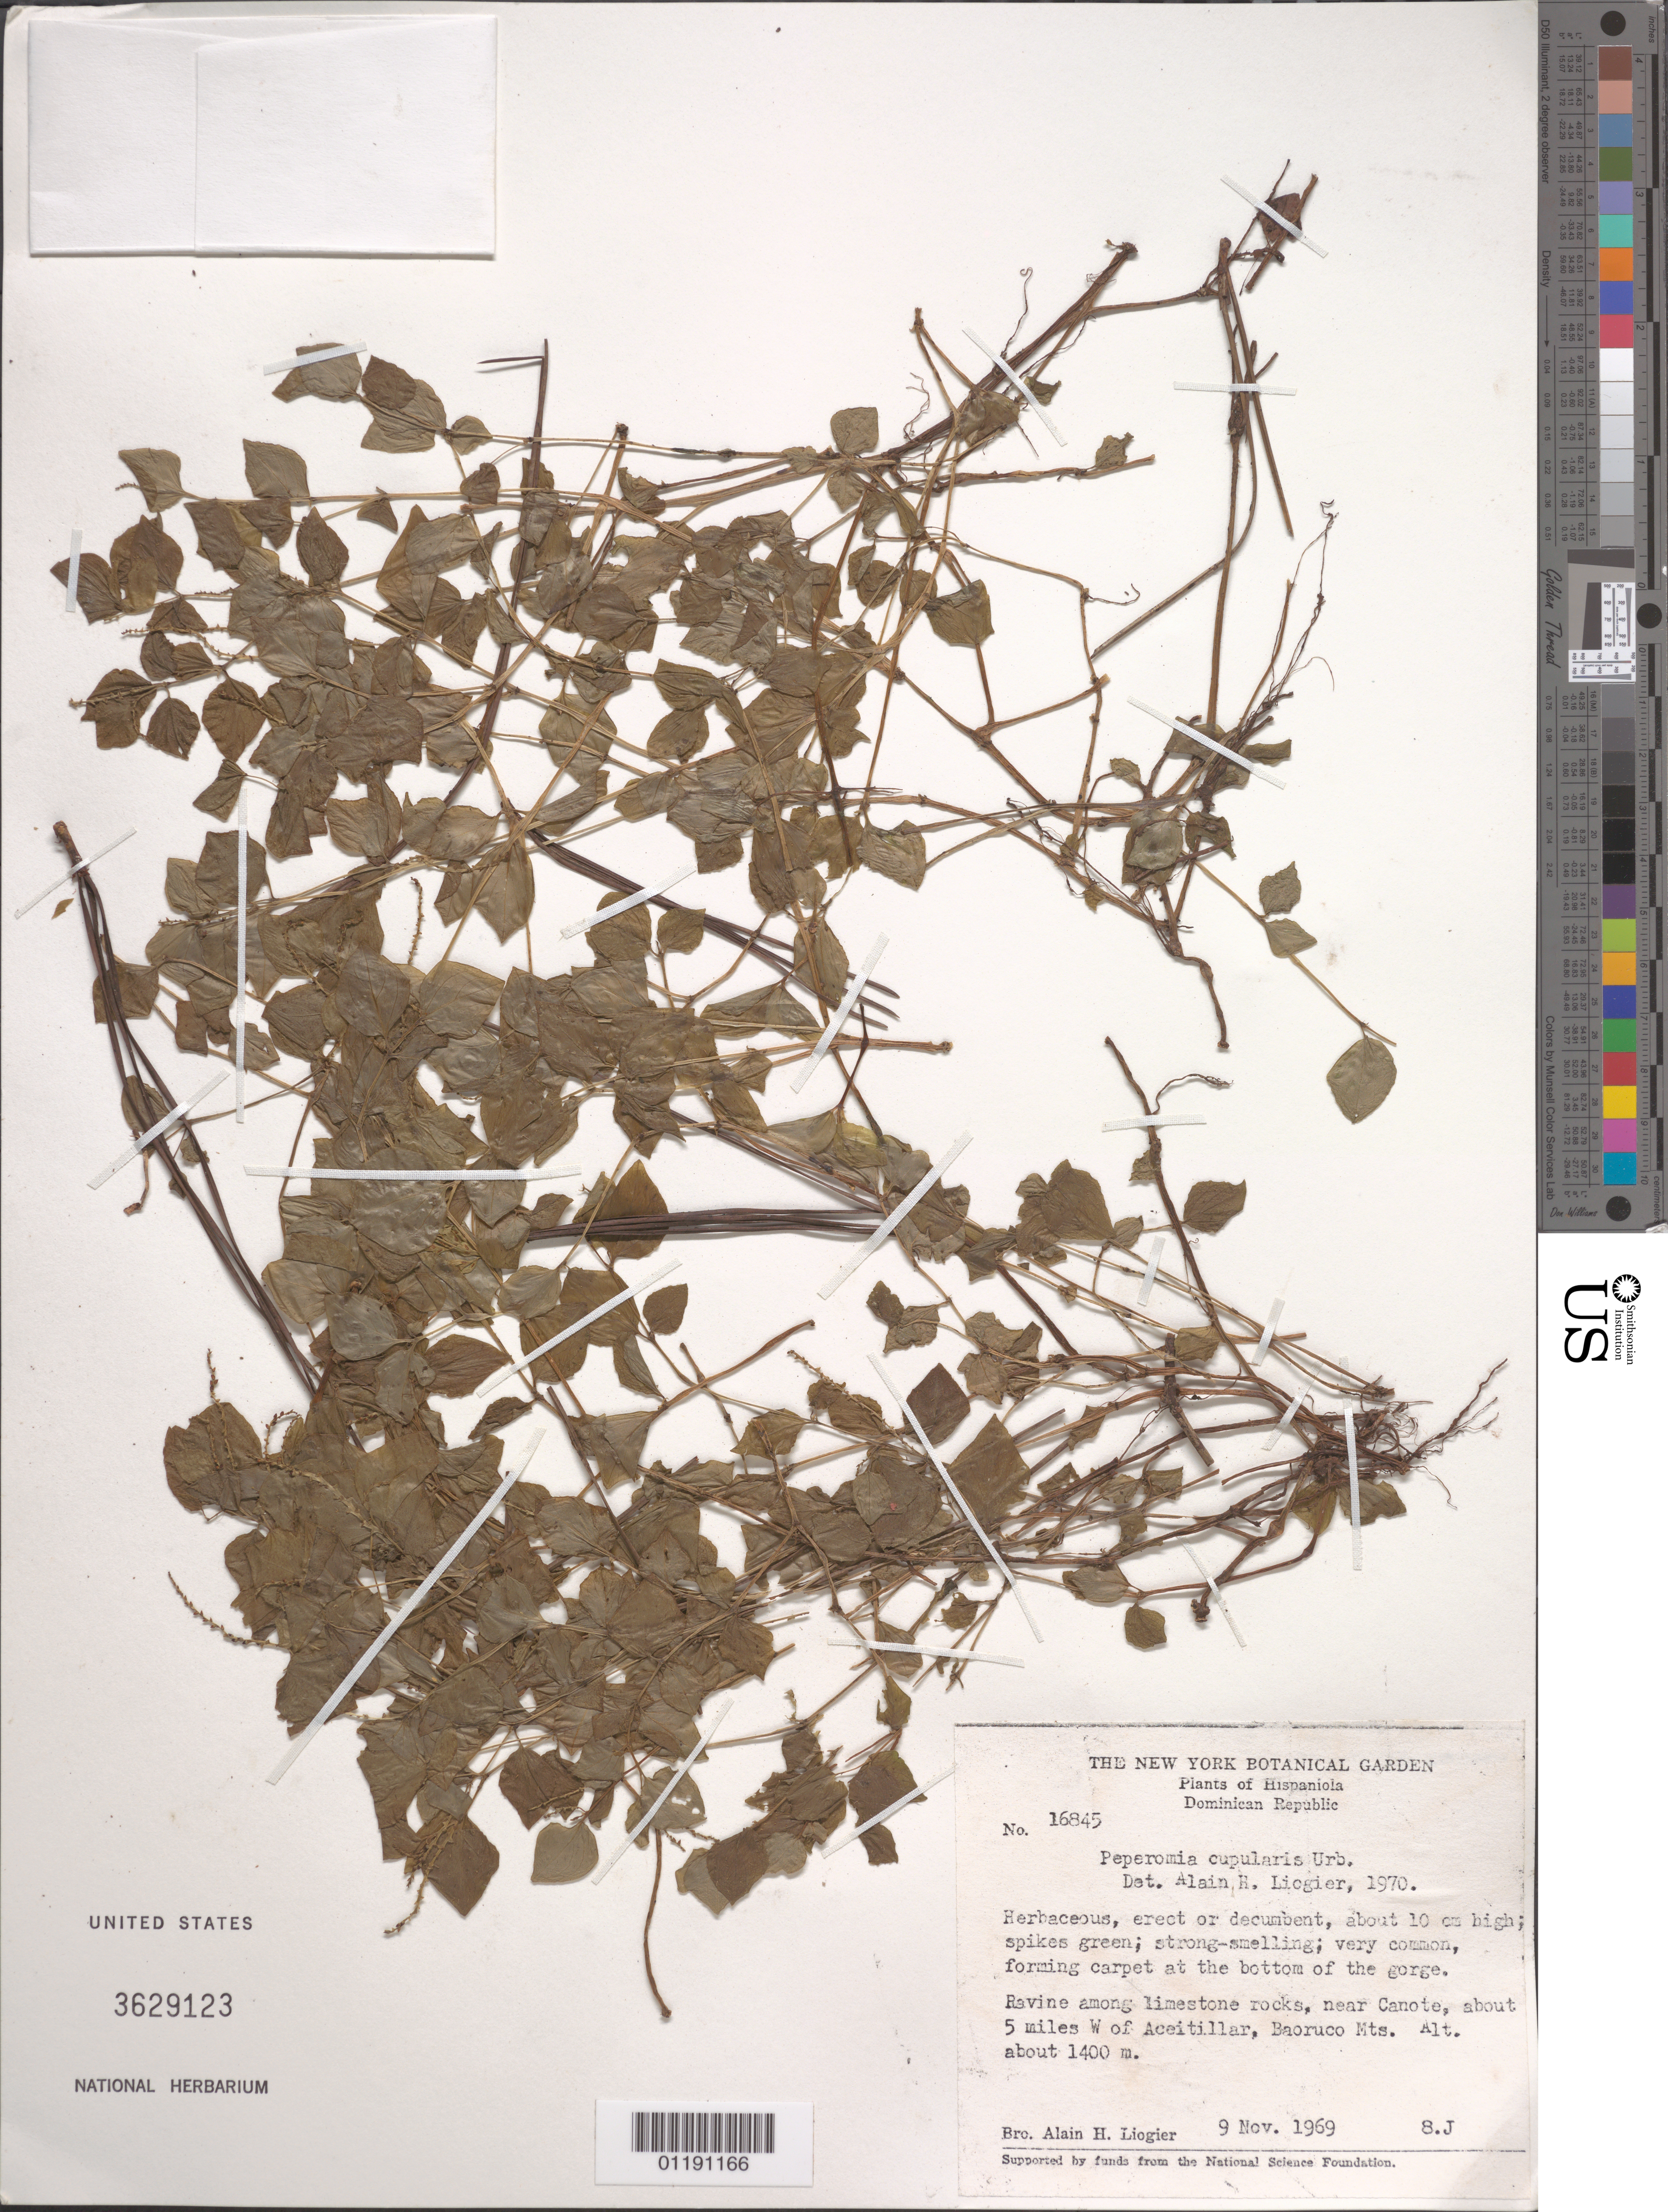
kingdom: Plantae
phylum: Tracheophyta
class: Magnoliopsida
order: Piperales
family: Piperaceae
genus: Peperomia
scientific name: Peperomia cupularis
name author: Urb.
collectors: A. H. Liogier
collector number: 16845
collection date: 1969-11-09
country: Dominican Republic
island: Hispaniola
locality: Ravine among limestone rocks, near Canote, about 5 miles W of Aceitillar, Baoruco Mts.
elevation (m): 1400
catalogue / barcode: US 3629123